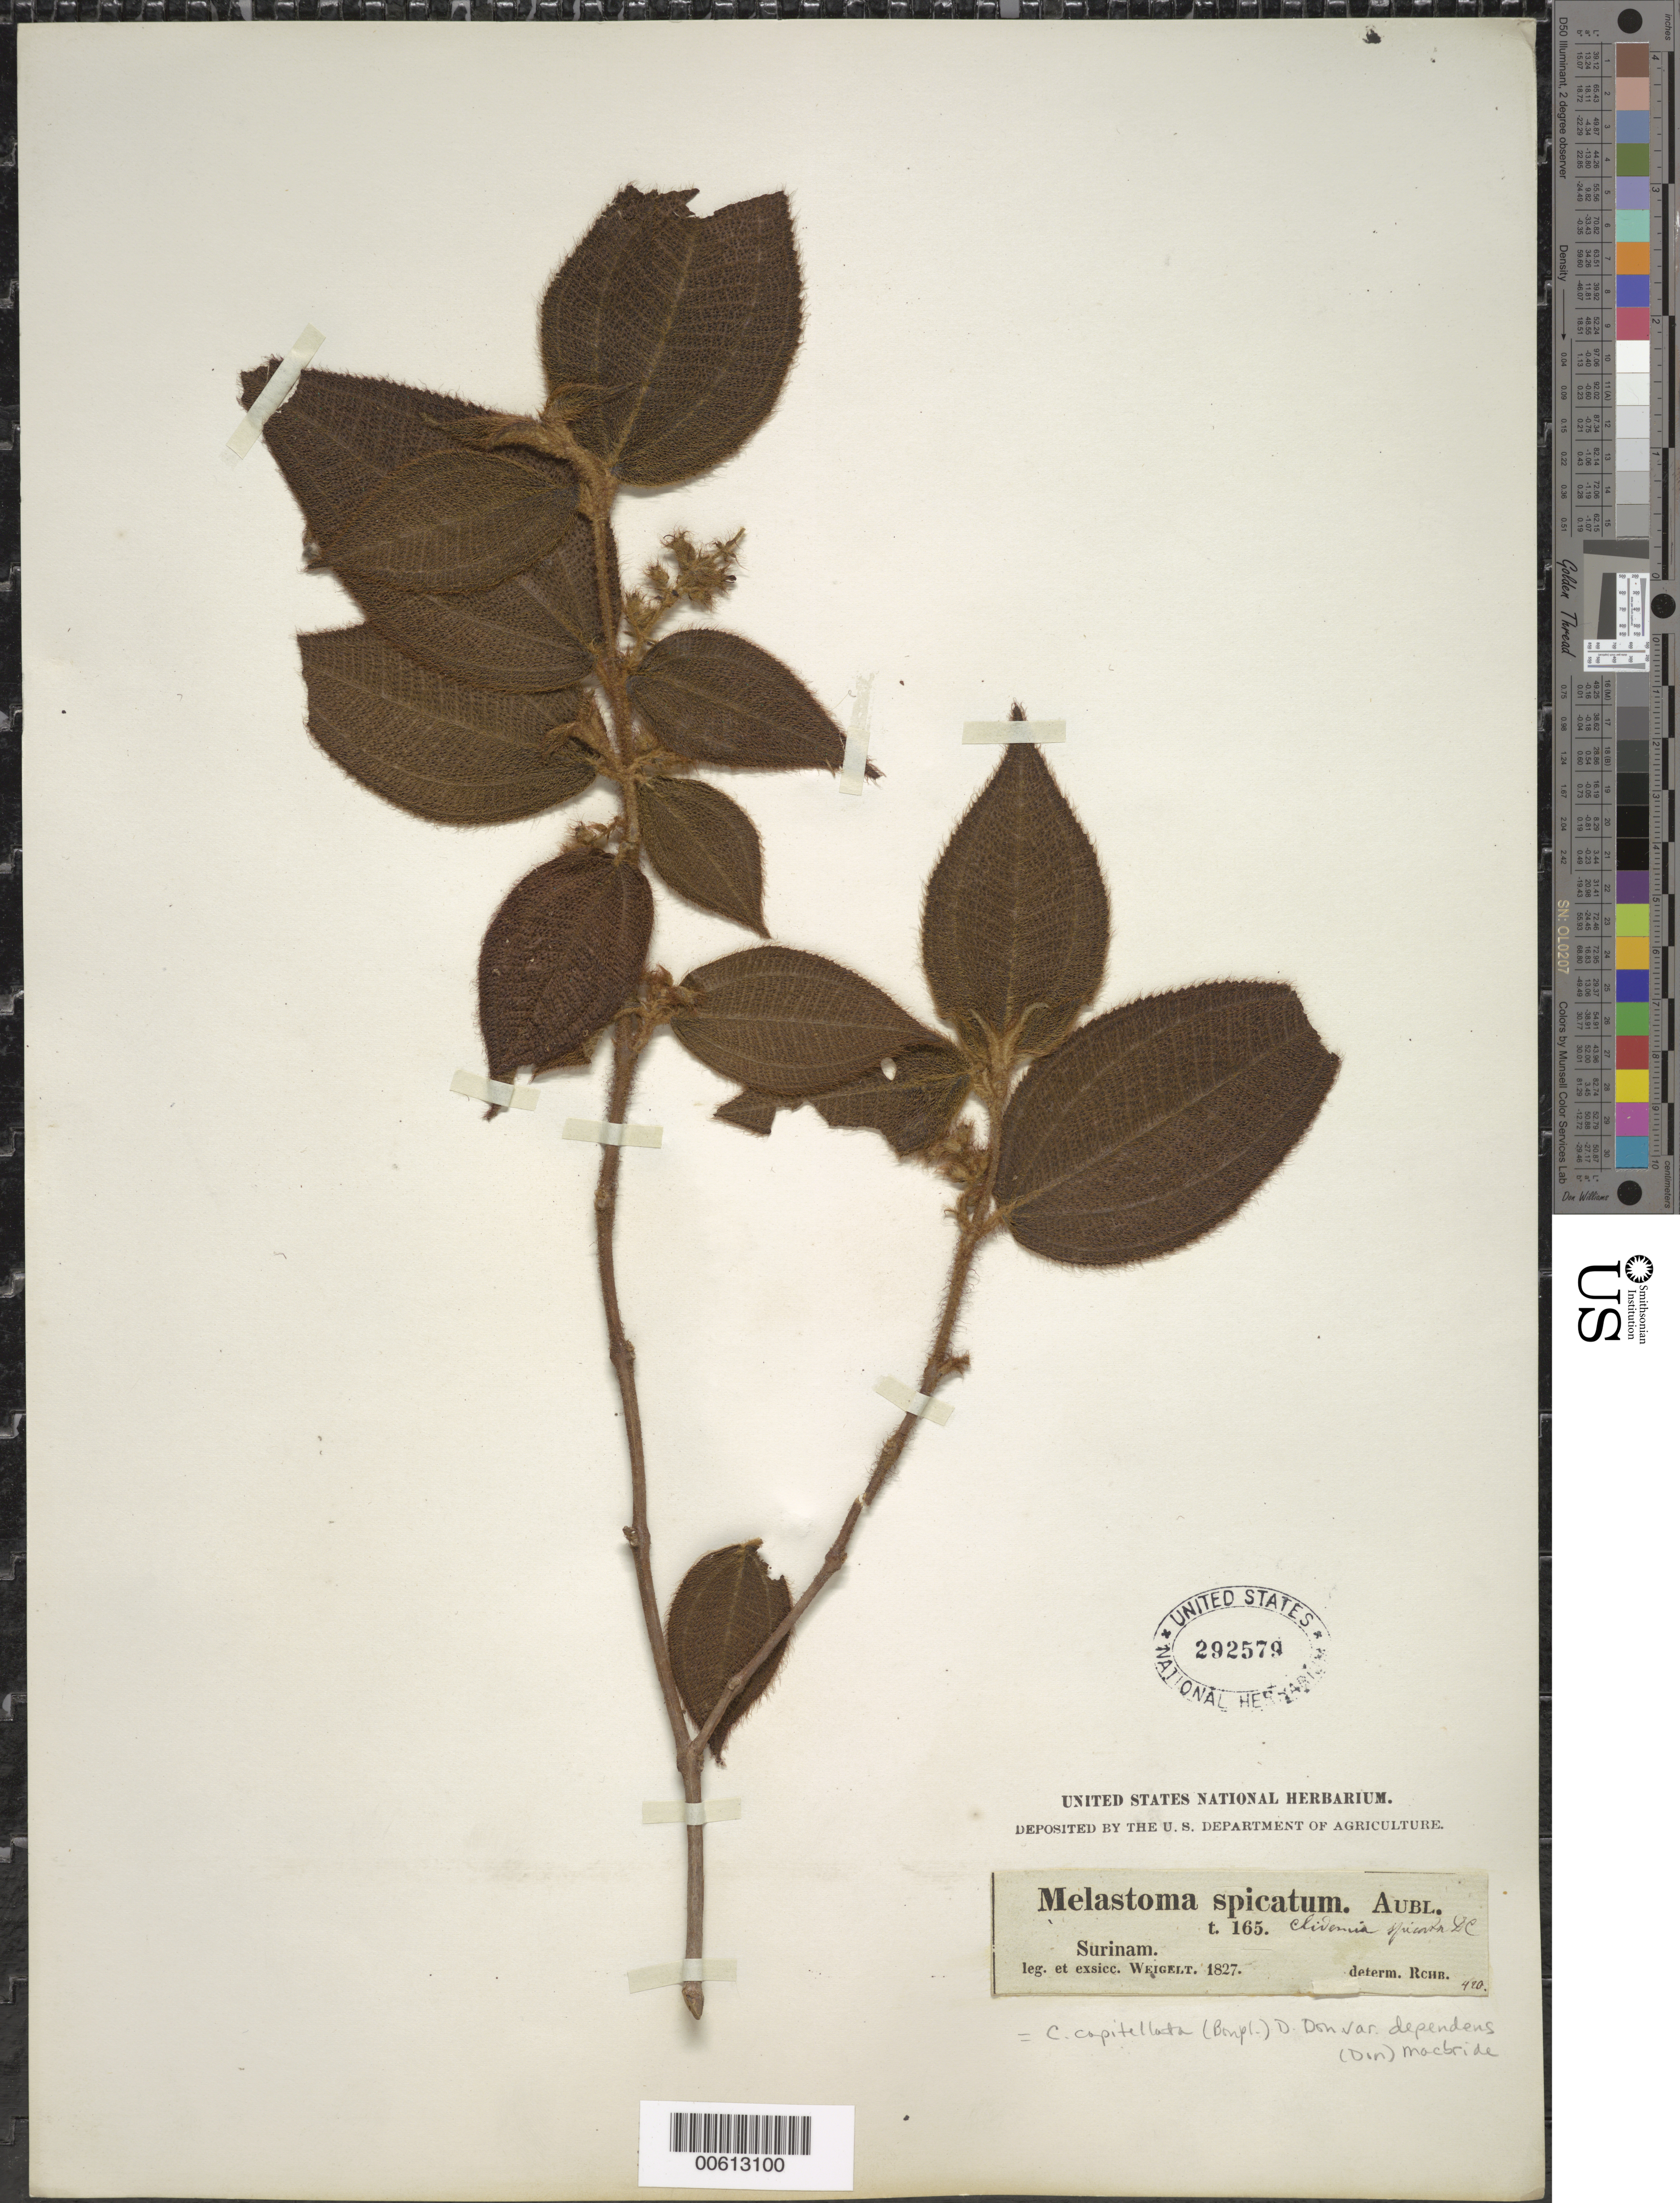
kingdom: Plantae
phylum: Tracheophyta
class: Magnoliopsida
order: Myrtales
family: Melastomataceae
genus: Clidemia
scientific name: Clidemia capitellata var. dependens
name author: (Pav. & D. Don) J.F. Macbr.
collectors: -. Weigelt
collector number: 165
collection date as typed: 1827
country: Suriname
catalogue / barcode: US 292579